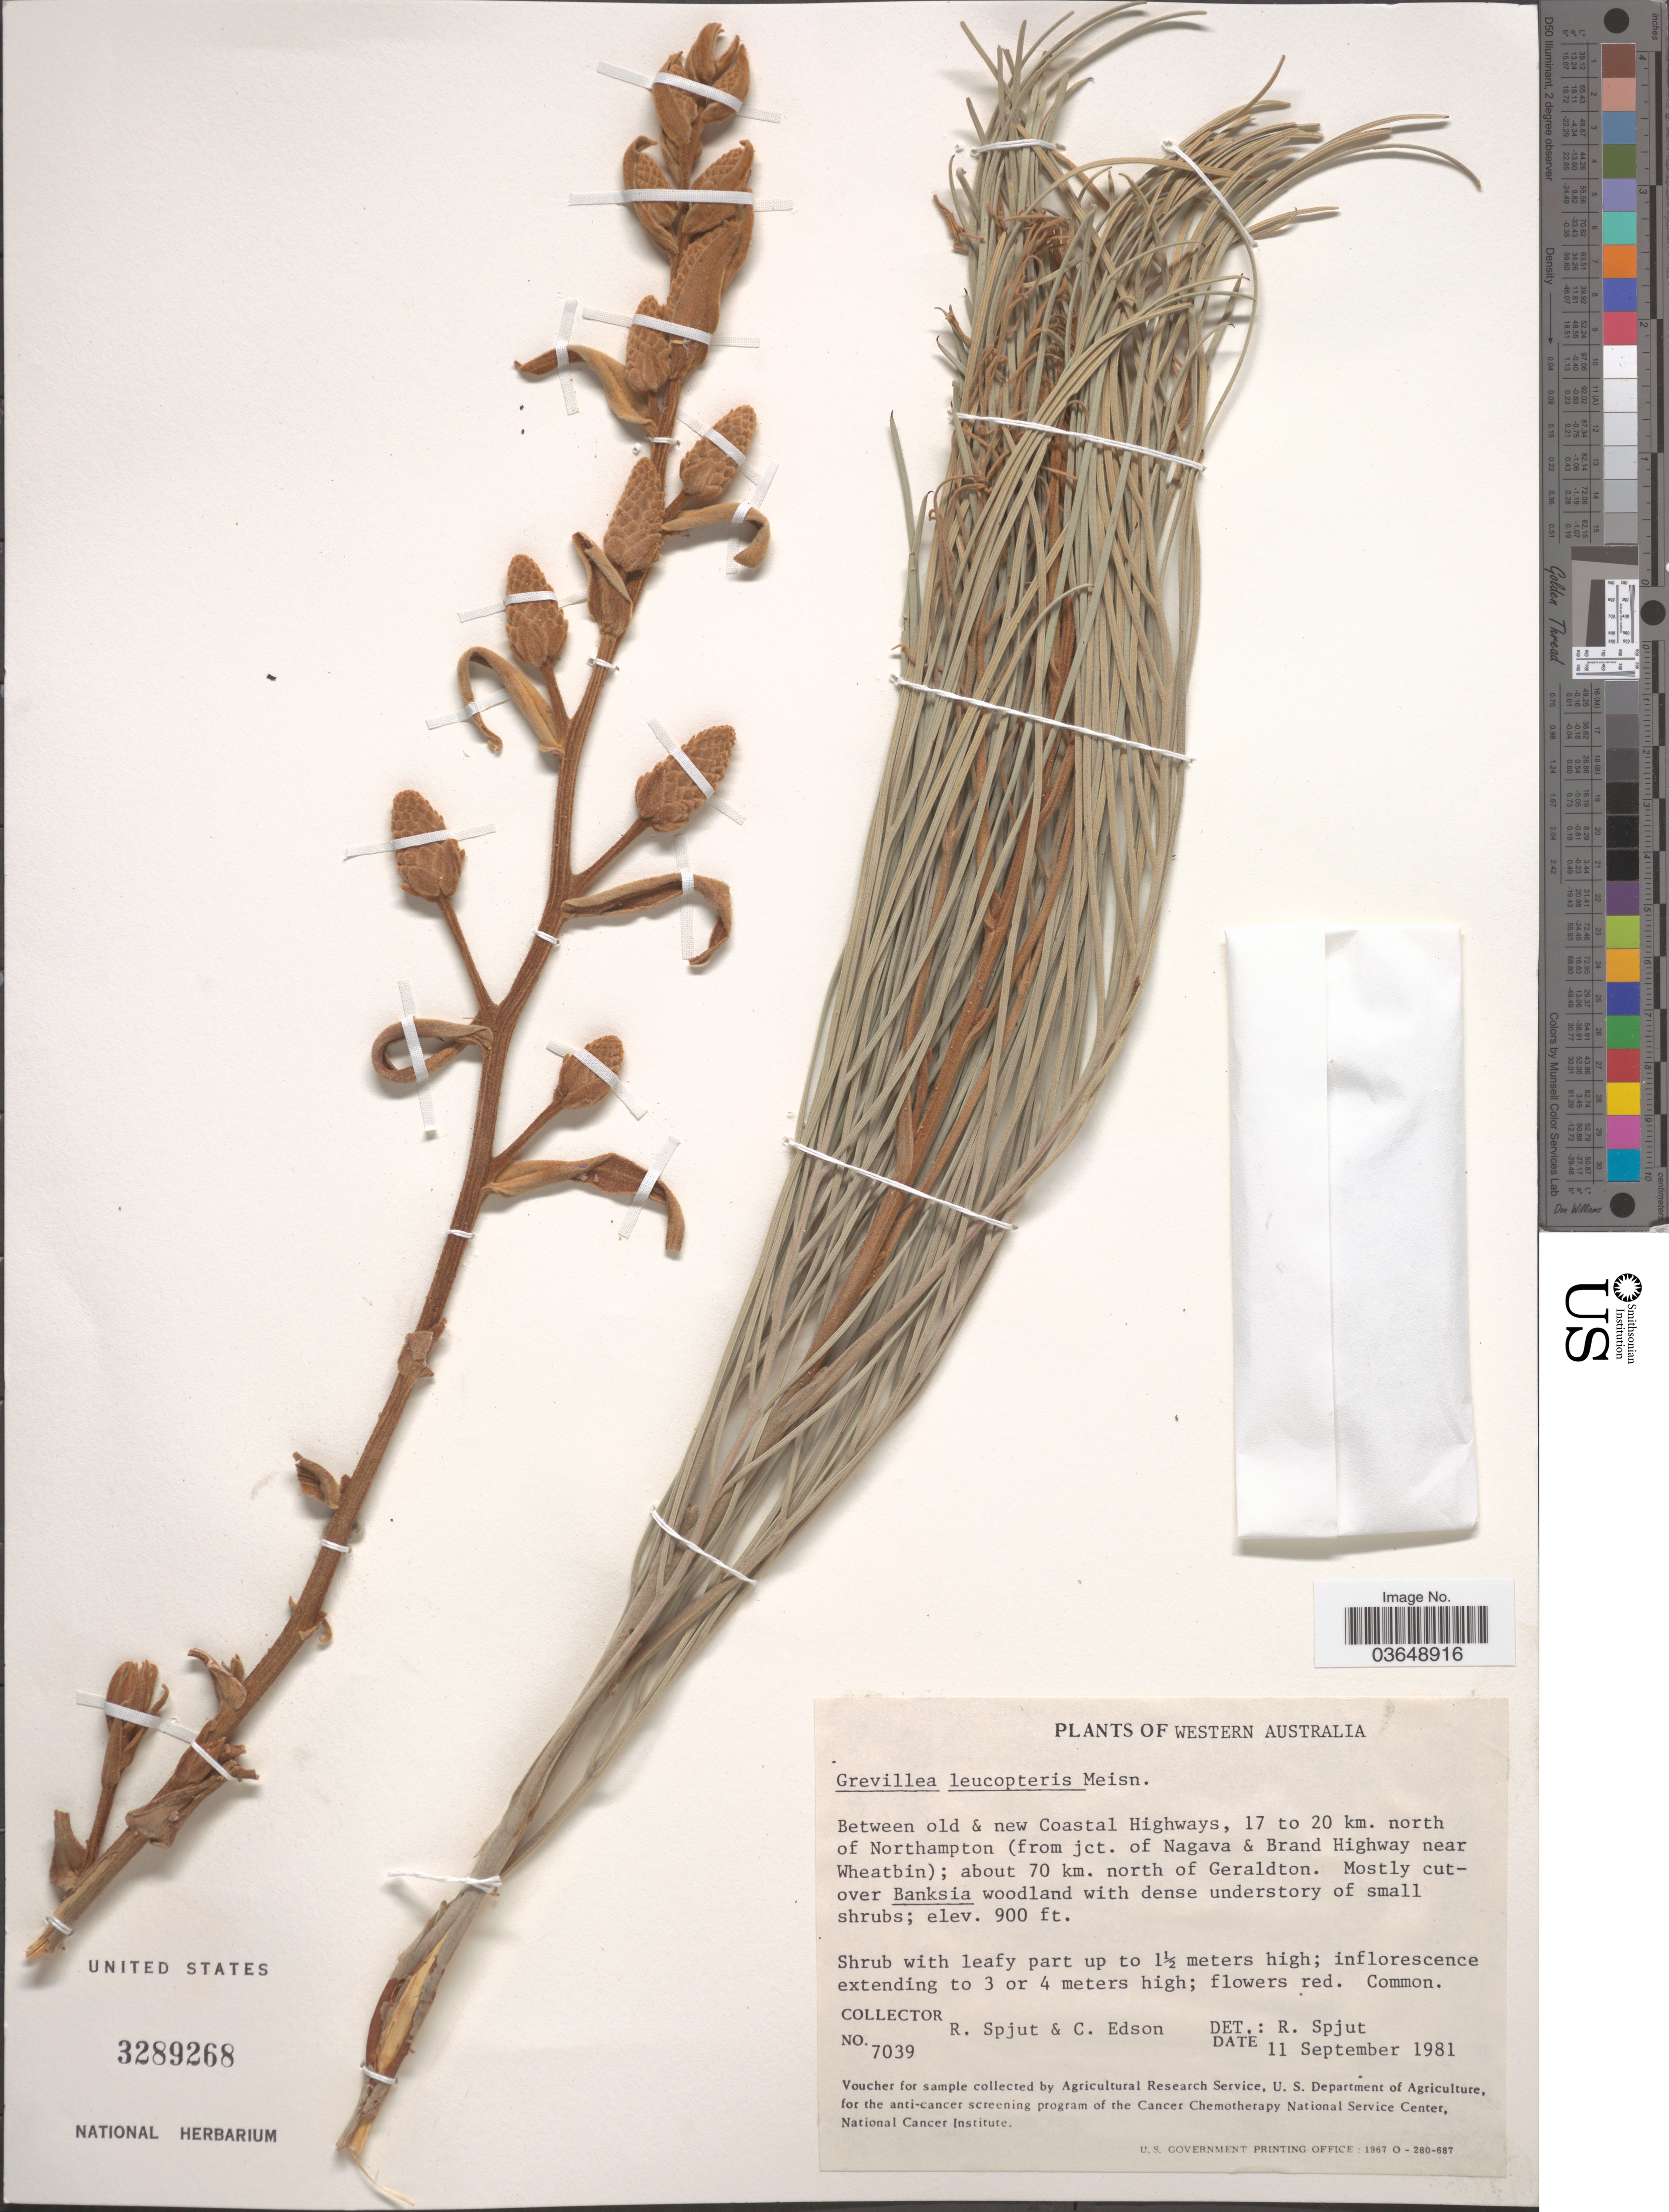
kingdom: Plantae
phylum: Tracheophyta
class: Magnoliopsida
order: Proteales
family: Proteaceae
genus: Grevillea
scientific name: Grevillea leucopteris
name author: Meisn.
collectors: R. Spjut & C. Edson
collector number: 7039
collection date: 1981-09-11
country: Australia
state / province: Western Australia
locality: Between old & new Coastal Highways, 17 to 20 km. north of Northampton (from jct. of Nagava & Brand Highway near Wheatbin); about 70 km. north of Geraldton.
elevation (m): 274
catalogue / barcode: US 3289268